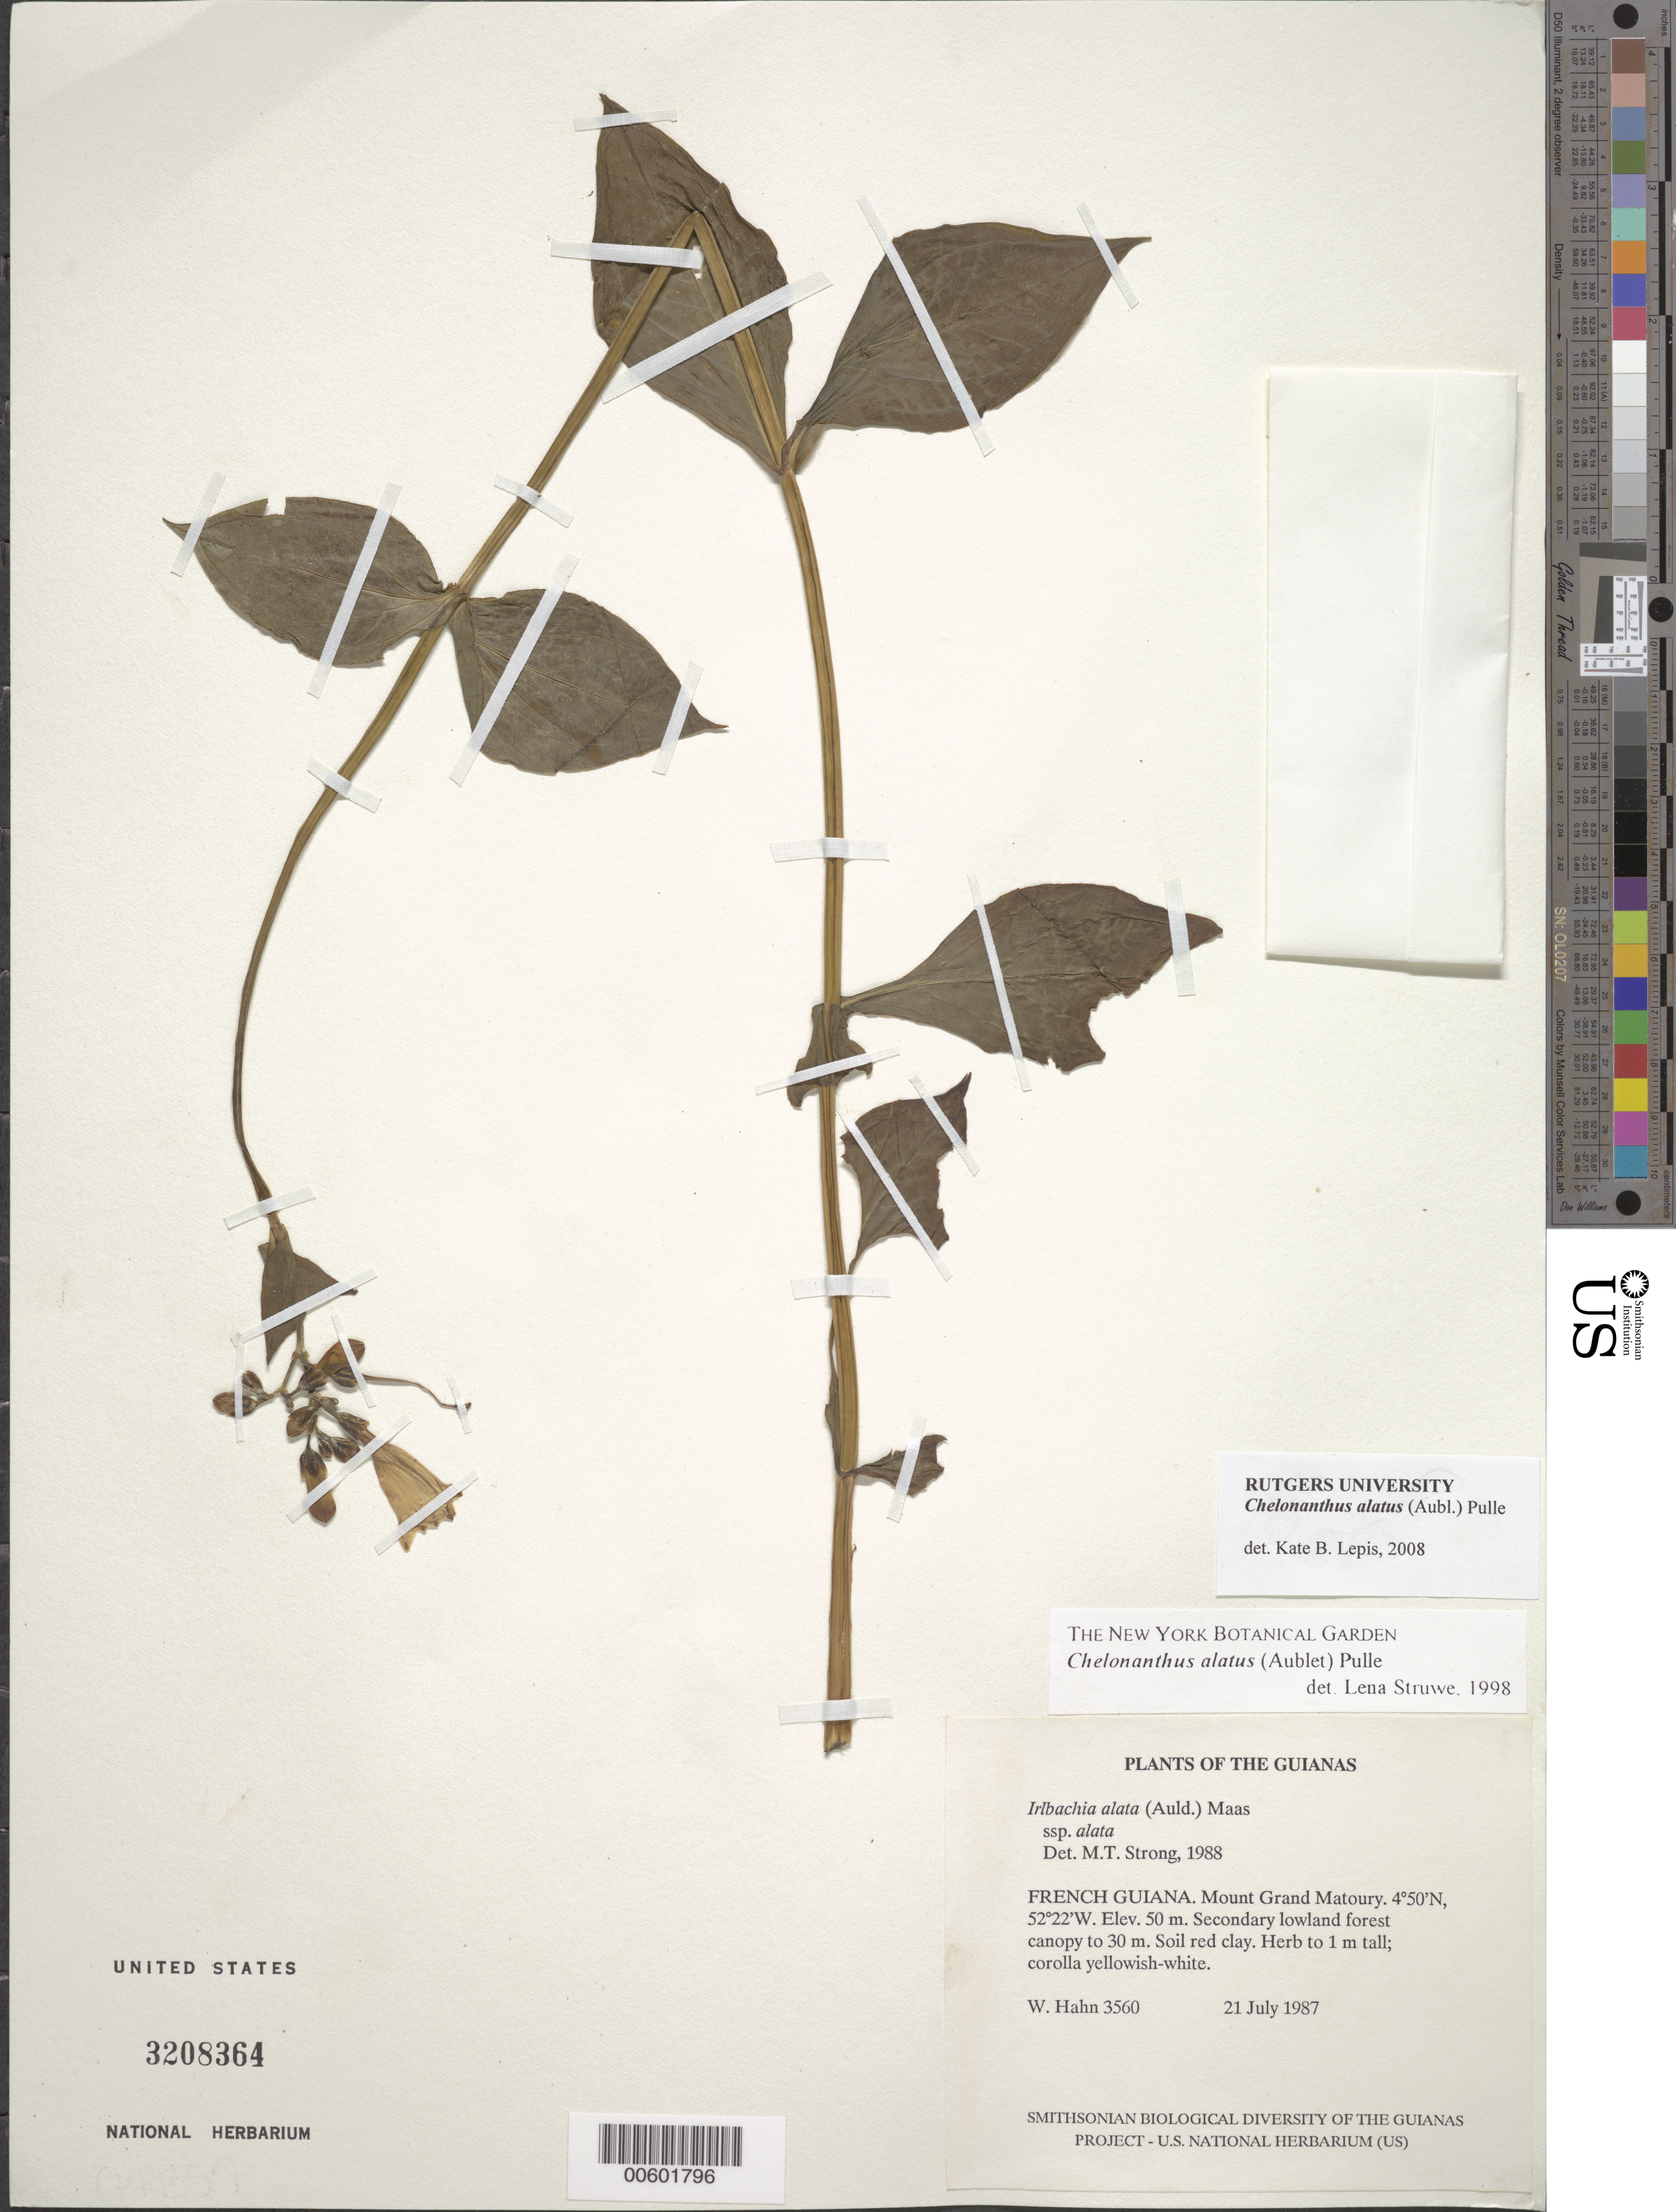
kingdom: Plantae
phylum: Tracheophyta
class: Magnoliopsida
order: Gentianales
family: Gentianaceae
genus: Irlbachia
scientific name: Irlbachia alata subsp. alata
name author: (Aubl.) Maas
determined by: Strong, M. T., (US), Smithsonian Institution - National Museum of Natural History (UNITED STATES)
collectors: W. Hahn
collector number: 3560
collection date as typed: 21 July 1987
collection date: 1987-07-21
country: French Guiana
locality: Mount Grand Matoury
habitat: Secondary lowland forest canopy to 30 m. Soil red clay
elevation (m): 50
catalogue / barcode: US 3208364